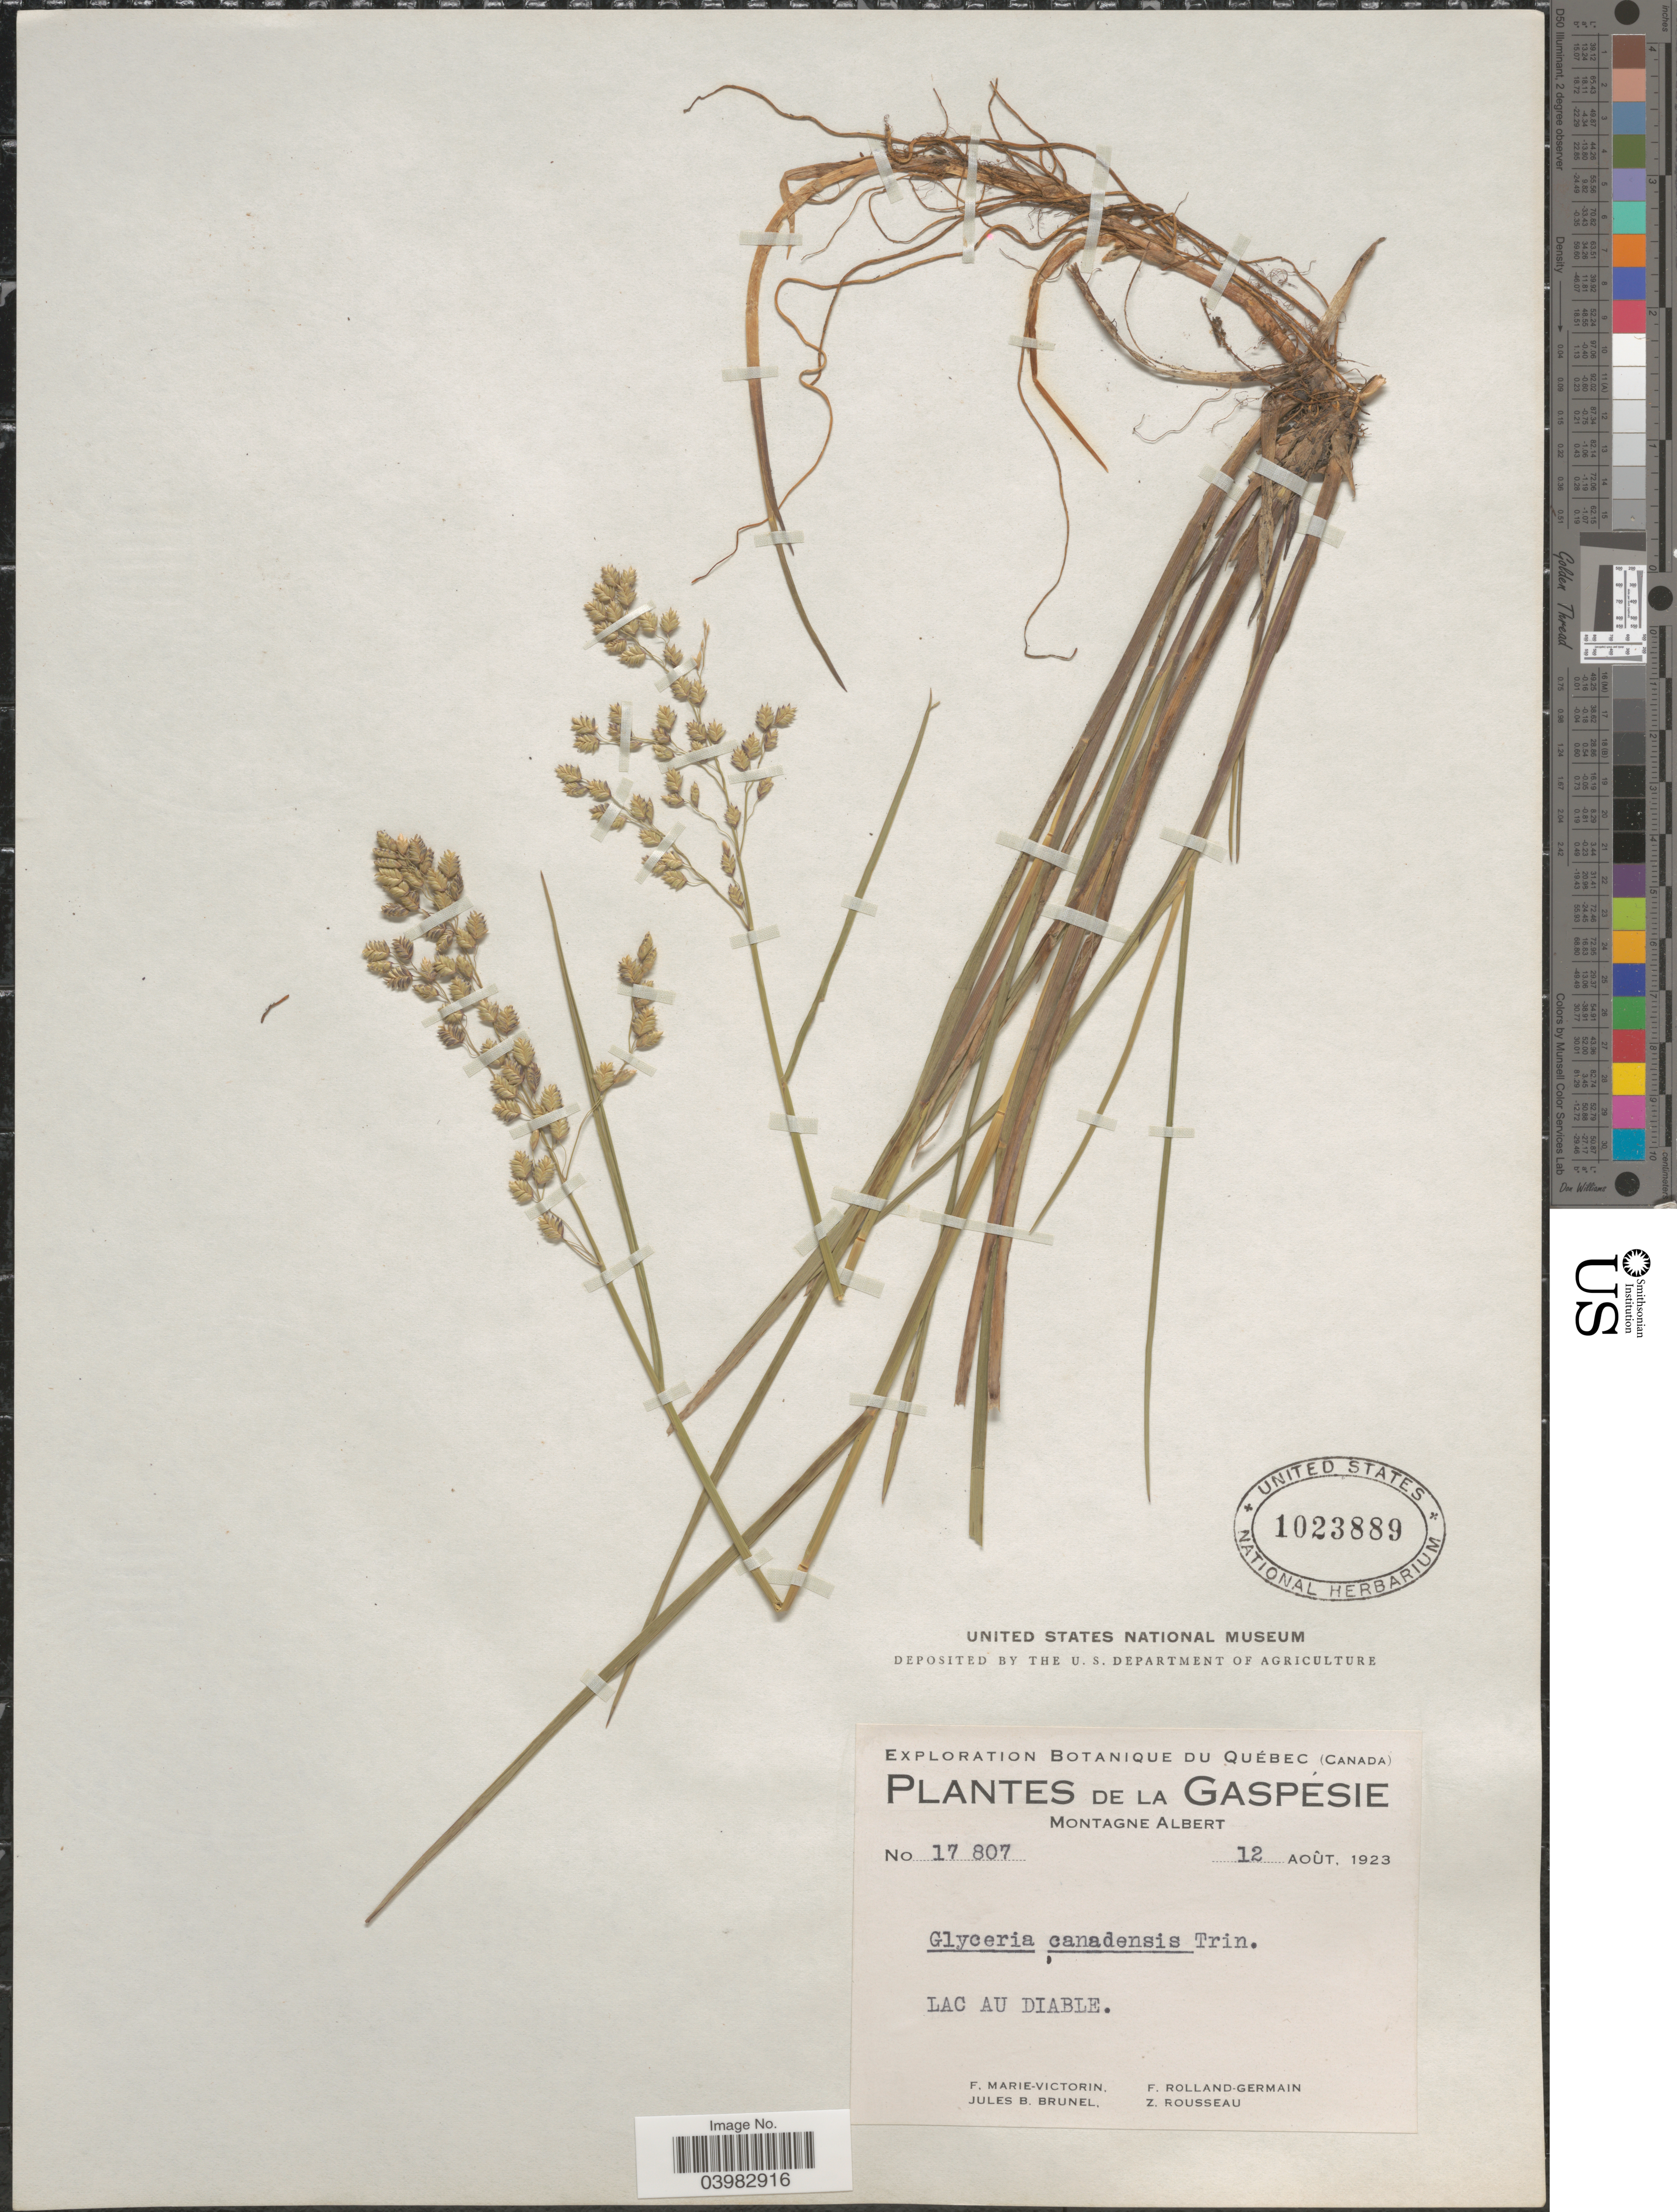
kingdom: Plantae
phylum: Tracheophyta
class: Liliopsida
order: Poales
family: Poaceae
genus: Glyceria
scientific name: Glyceria canadensis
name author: (Michx.) Trin.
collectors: F. Marie-Victorin, J. Brunel, Rolland-Germain & Z. Rousseau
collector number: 17807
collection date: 1923-08-12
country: Canada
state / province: Quebec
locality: La Gaspésie. Lac au Diable.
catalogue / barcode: US 1023889